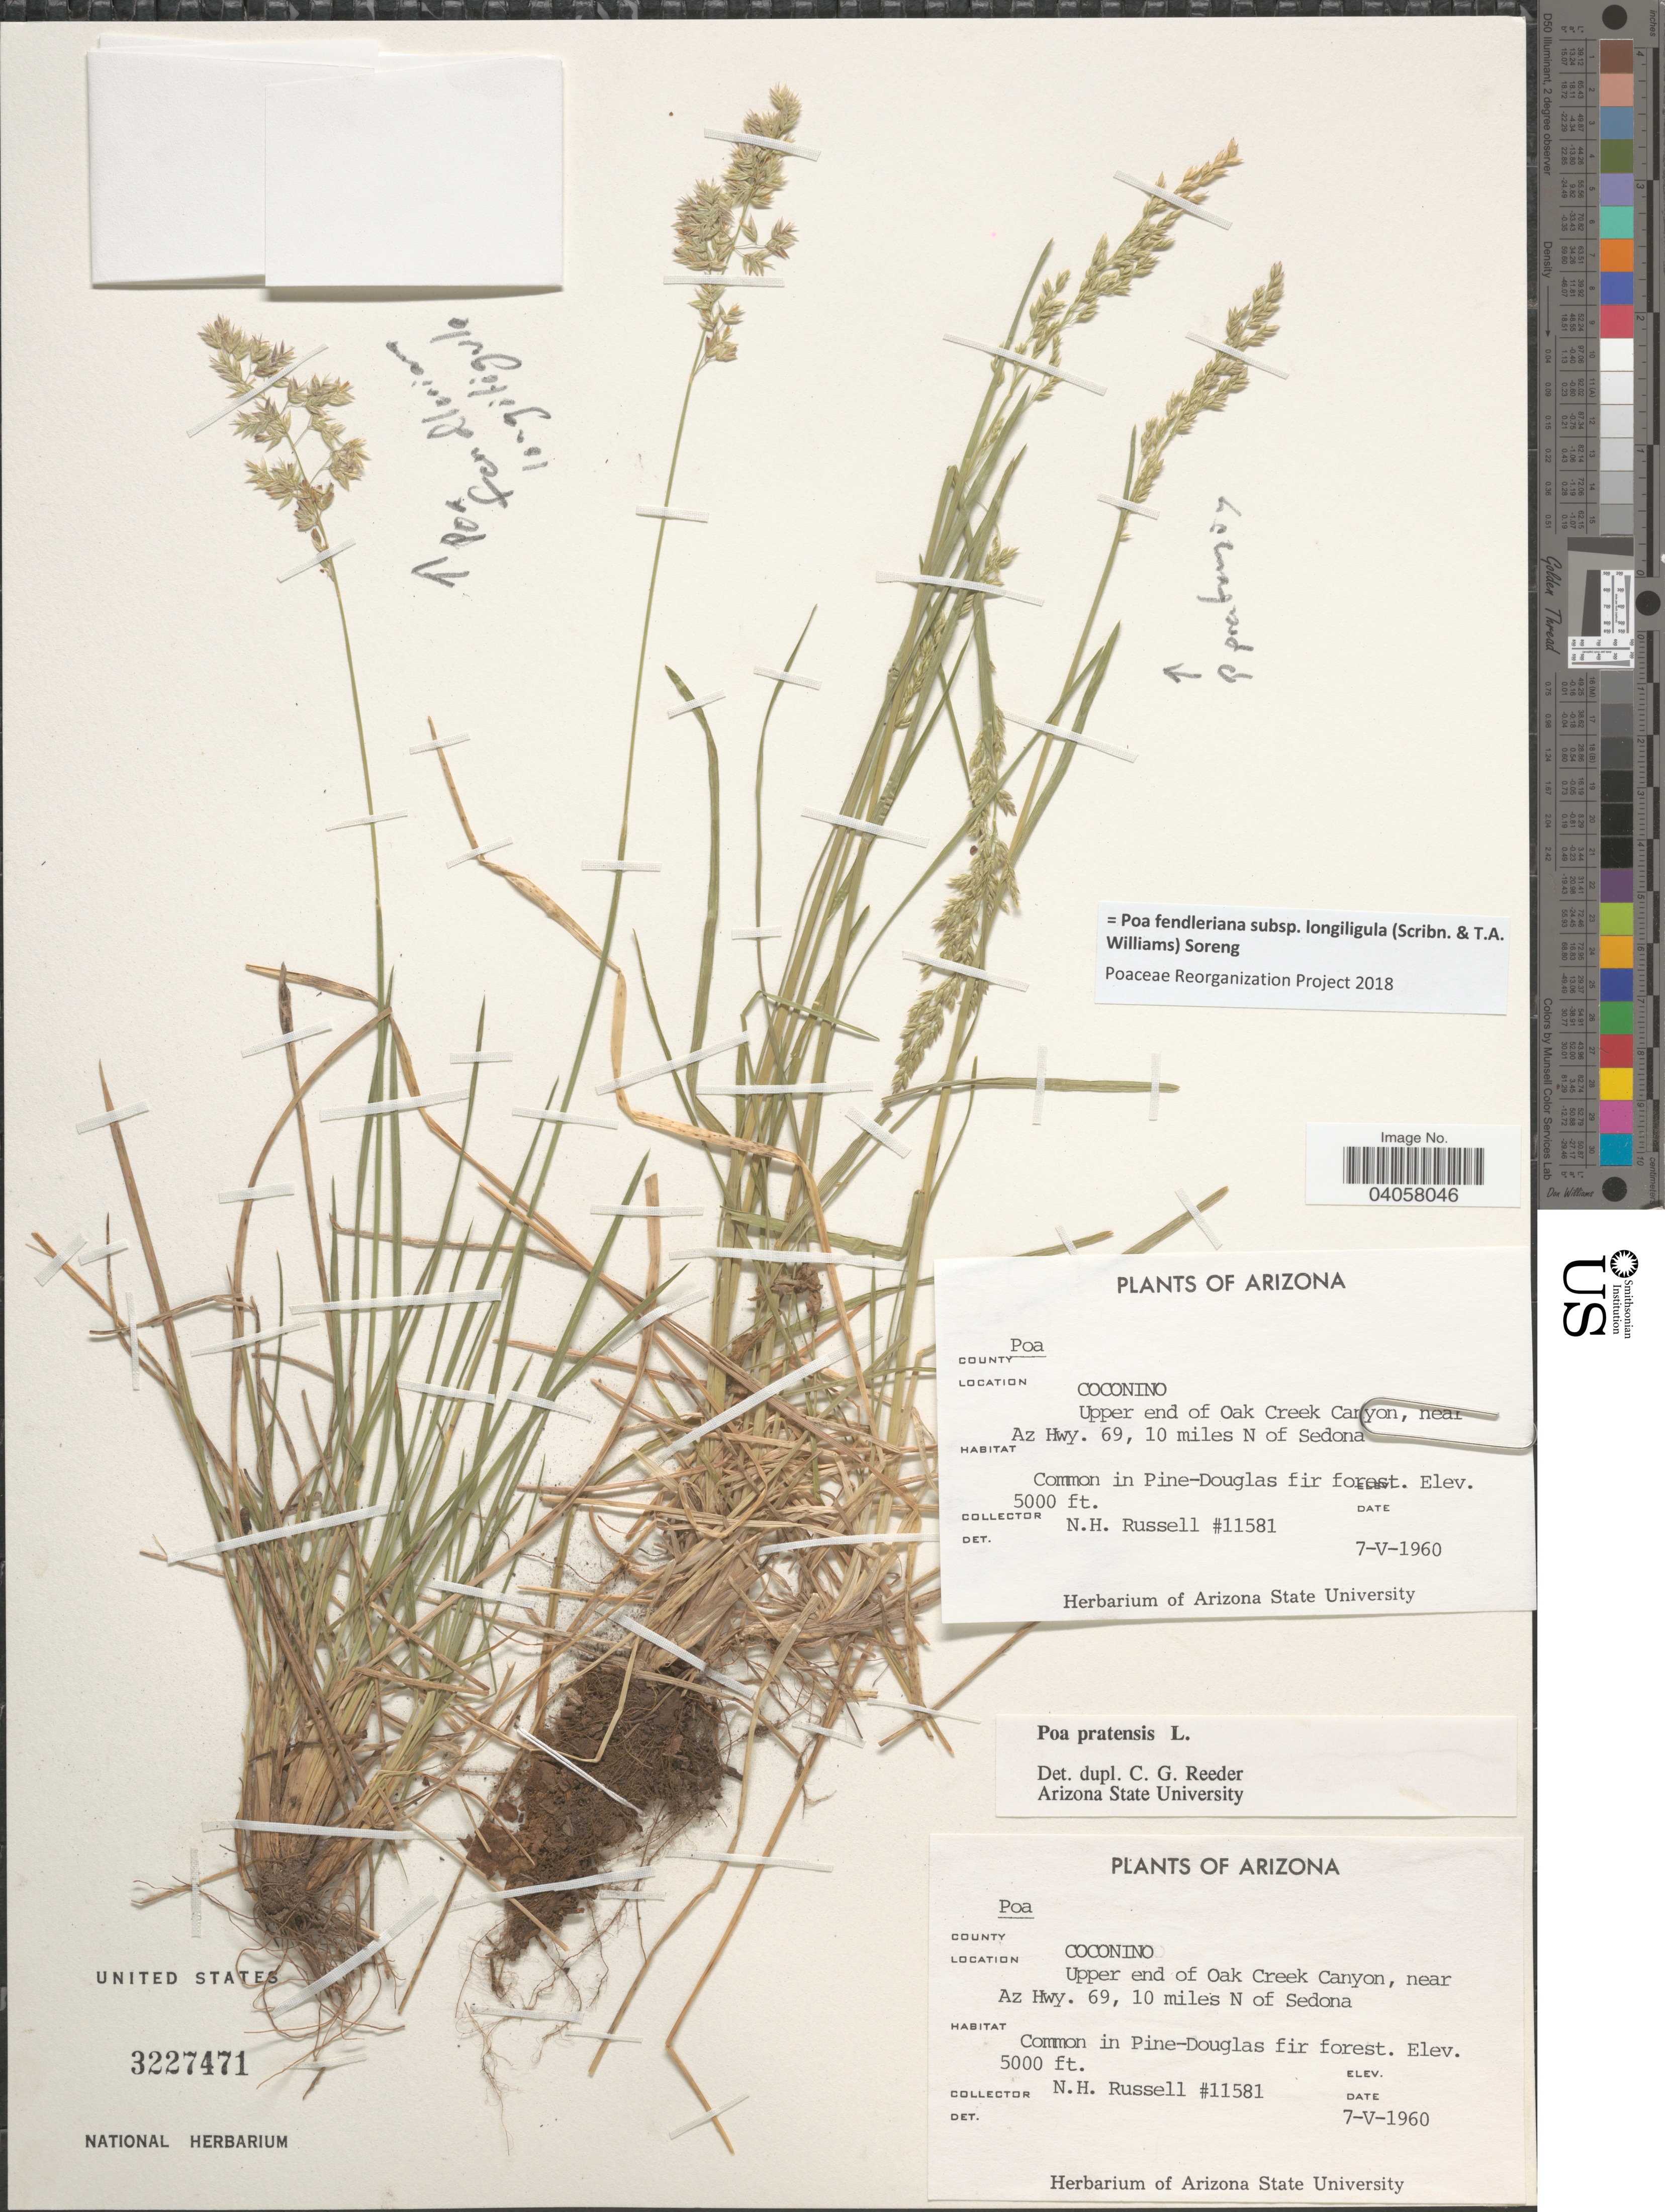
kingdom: Plantae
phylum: Tracheophyta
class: Liliopsida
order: Poales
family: Poaceae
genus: Poa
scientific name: Poa fendleriana subsp. longiligula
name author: (Scribn. & T.A. Williams) Soreng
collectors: N. H. Russell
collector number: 11581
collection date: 1960-05-07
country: United States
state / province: Arizona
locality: County Coconino. Upper end of Oak Creek Canyon, near Az Hwy. 69, 10 miles N of Sedona.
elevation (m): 1524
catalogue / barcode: US 3227471